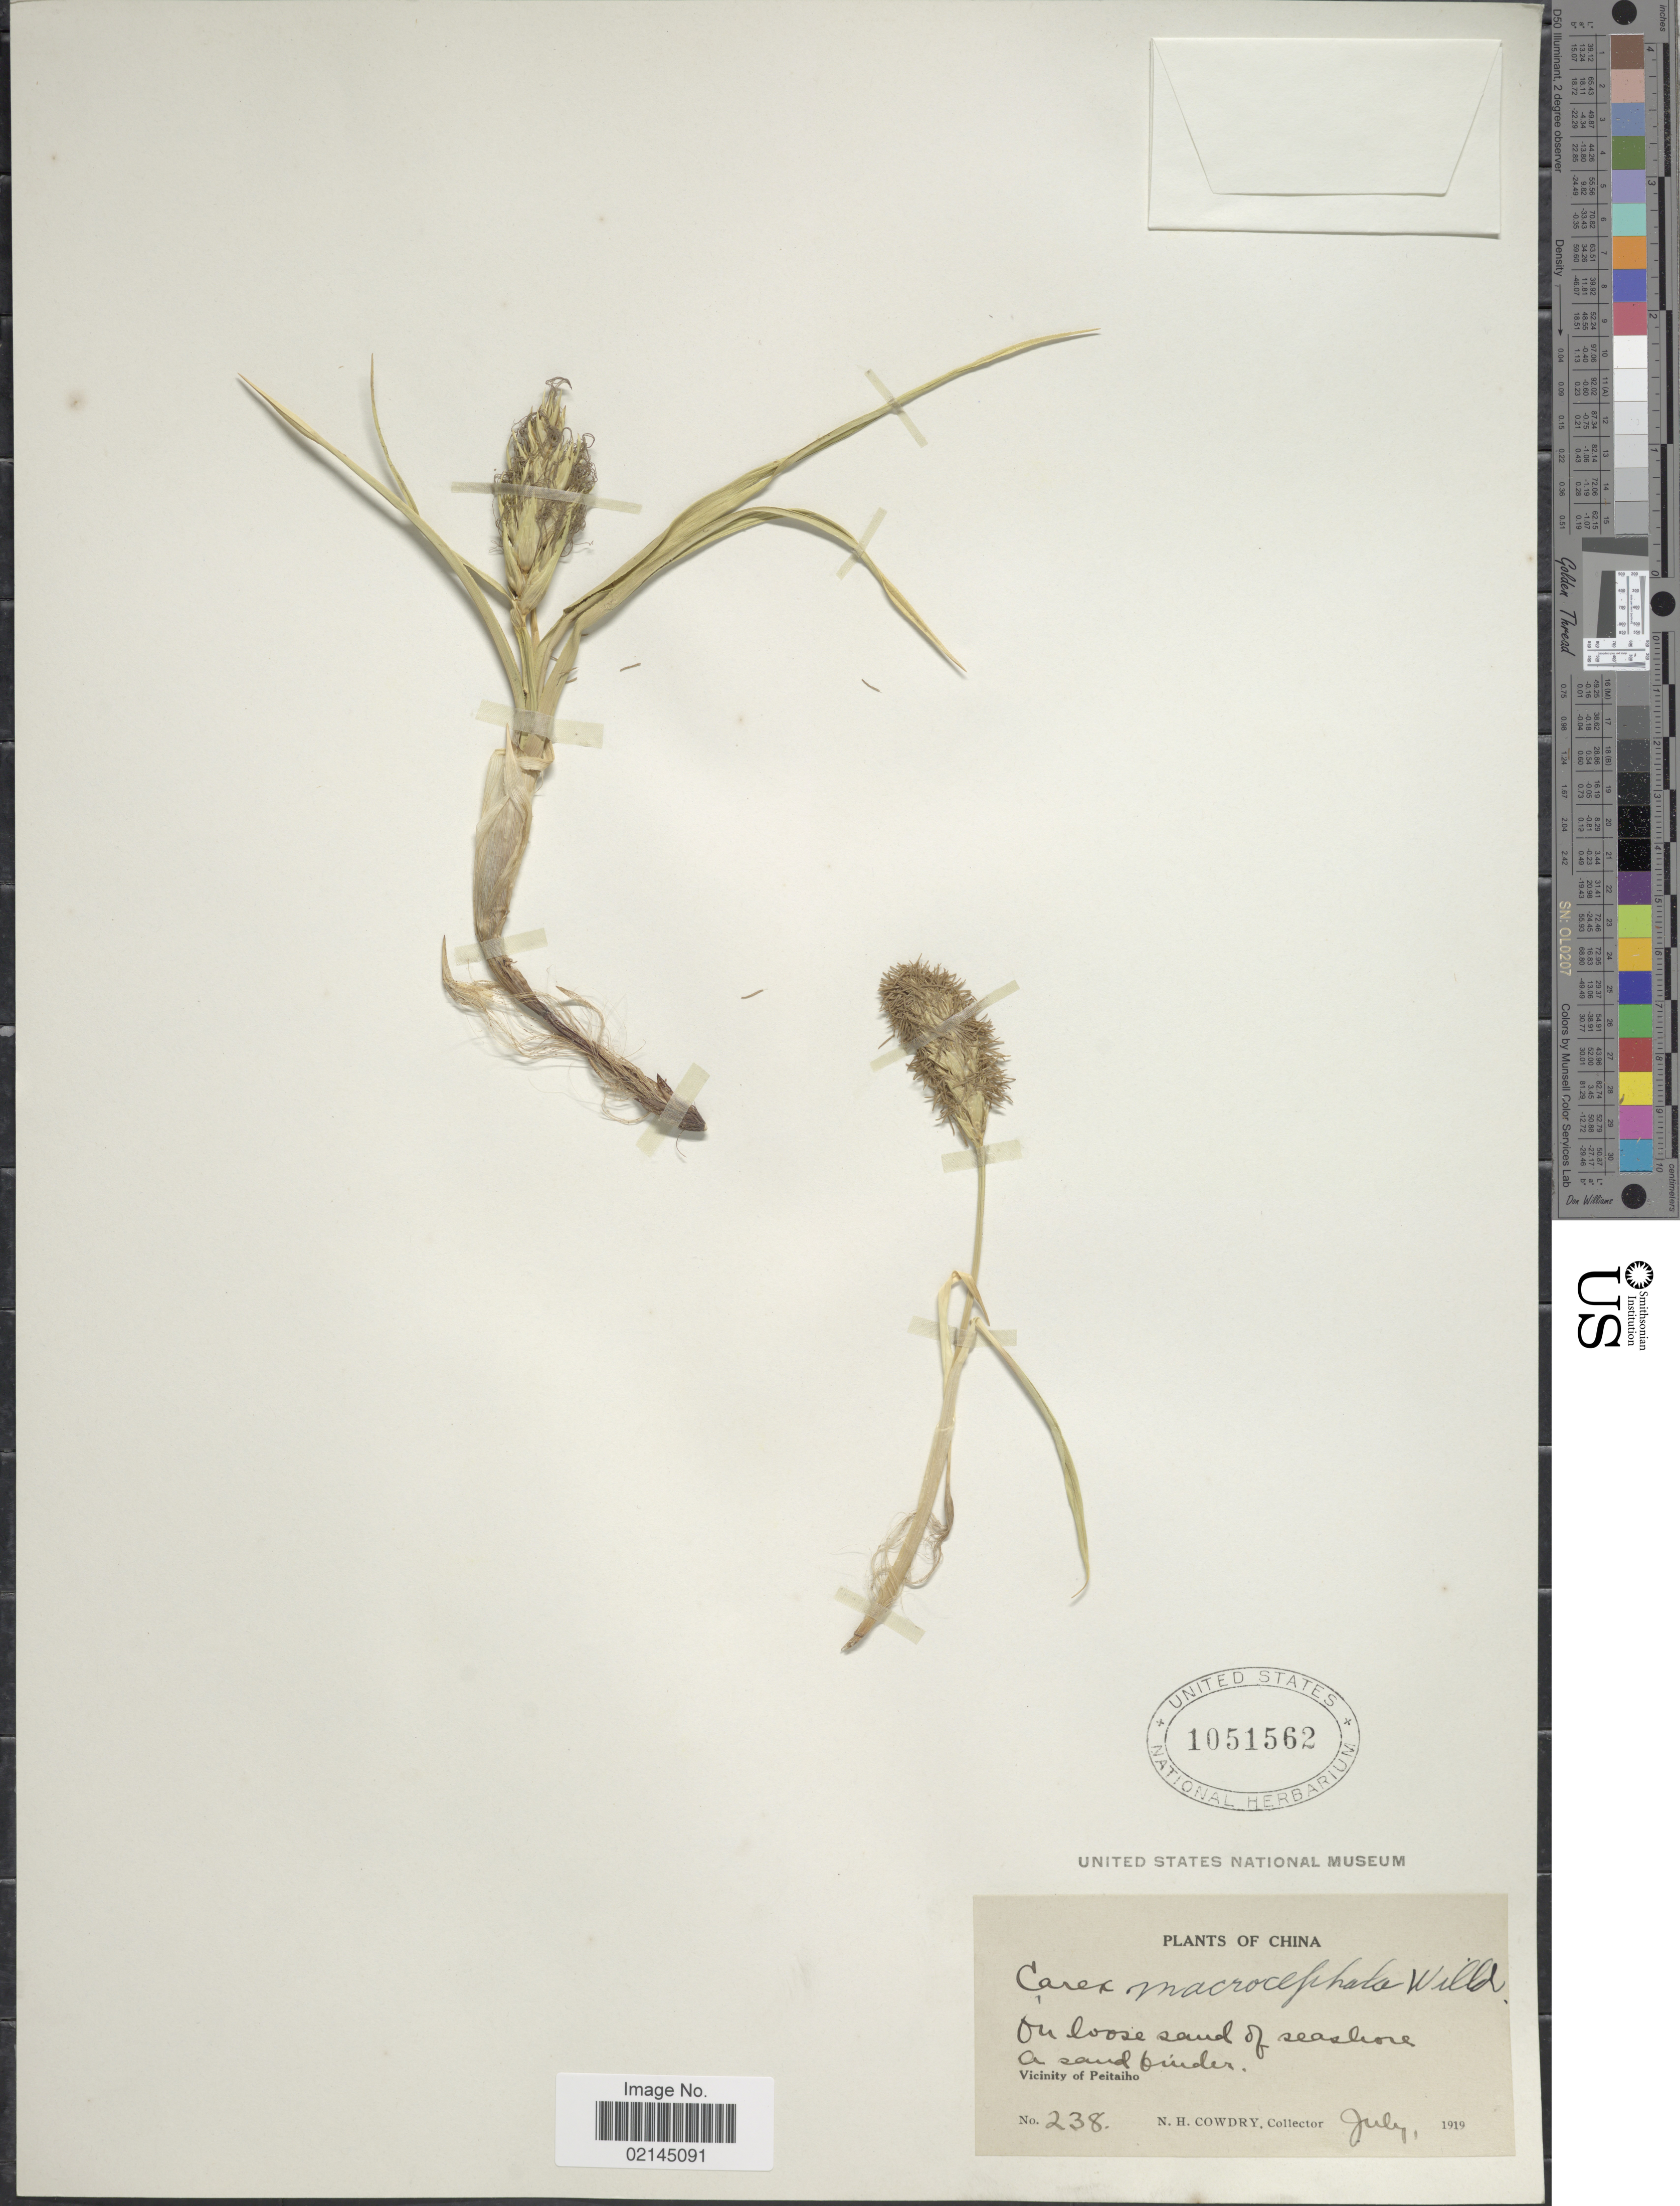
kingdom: Plantae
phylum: Tracheophyta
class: Liliopsida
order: Poales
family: Cyperaceae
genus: Carex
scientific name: Carex macrocephala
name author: Willd. ex Spreng.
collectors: N. H. Cowdry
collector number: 238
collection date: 1919-07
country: China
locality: On loose sand of seashore, vicinity of Peitaiho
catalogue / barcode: US 1051562